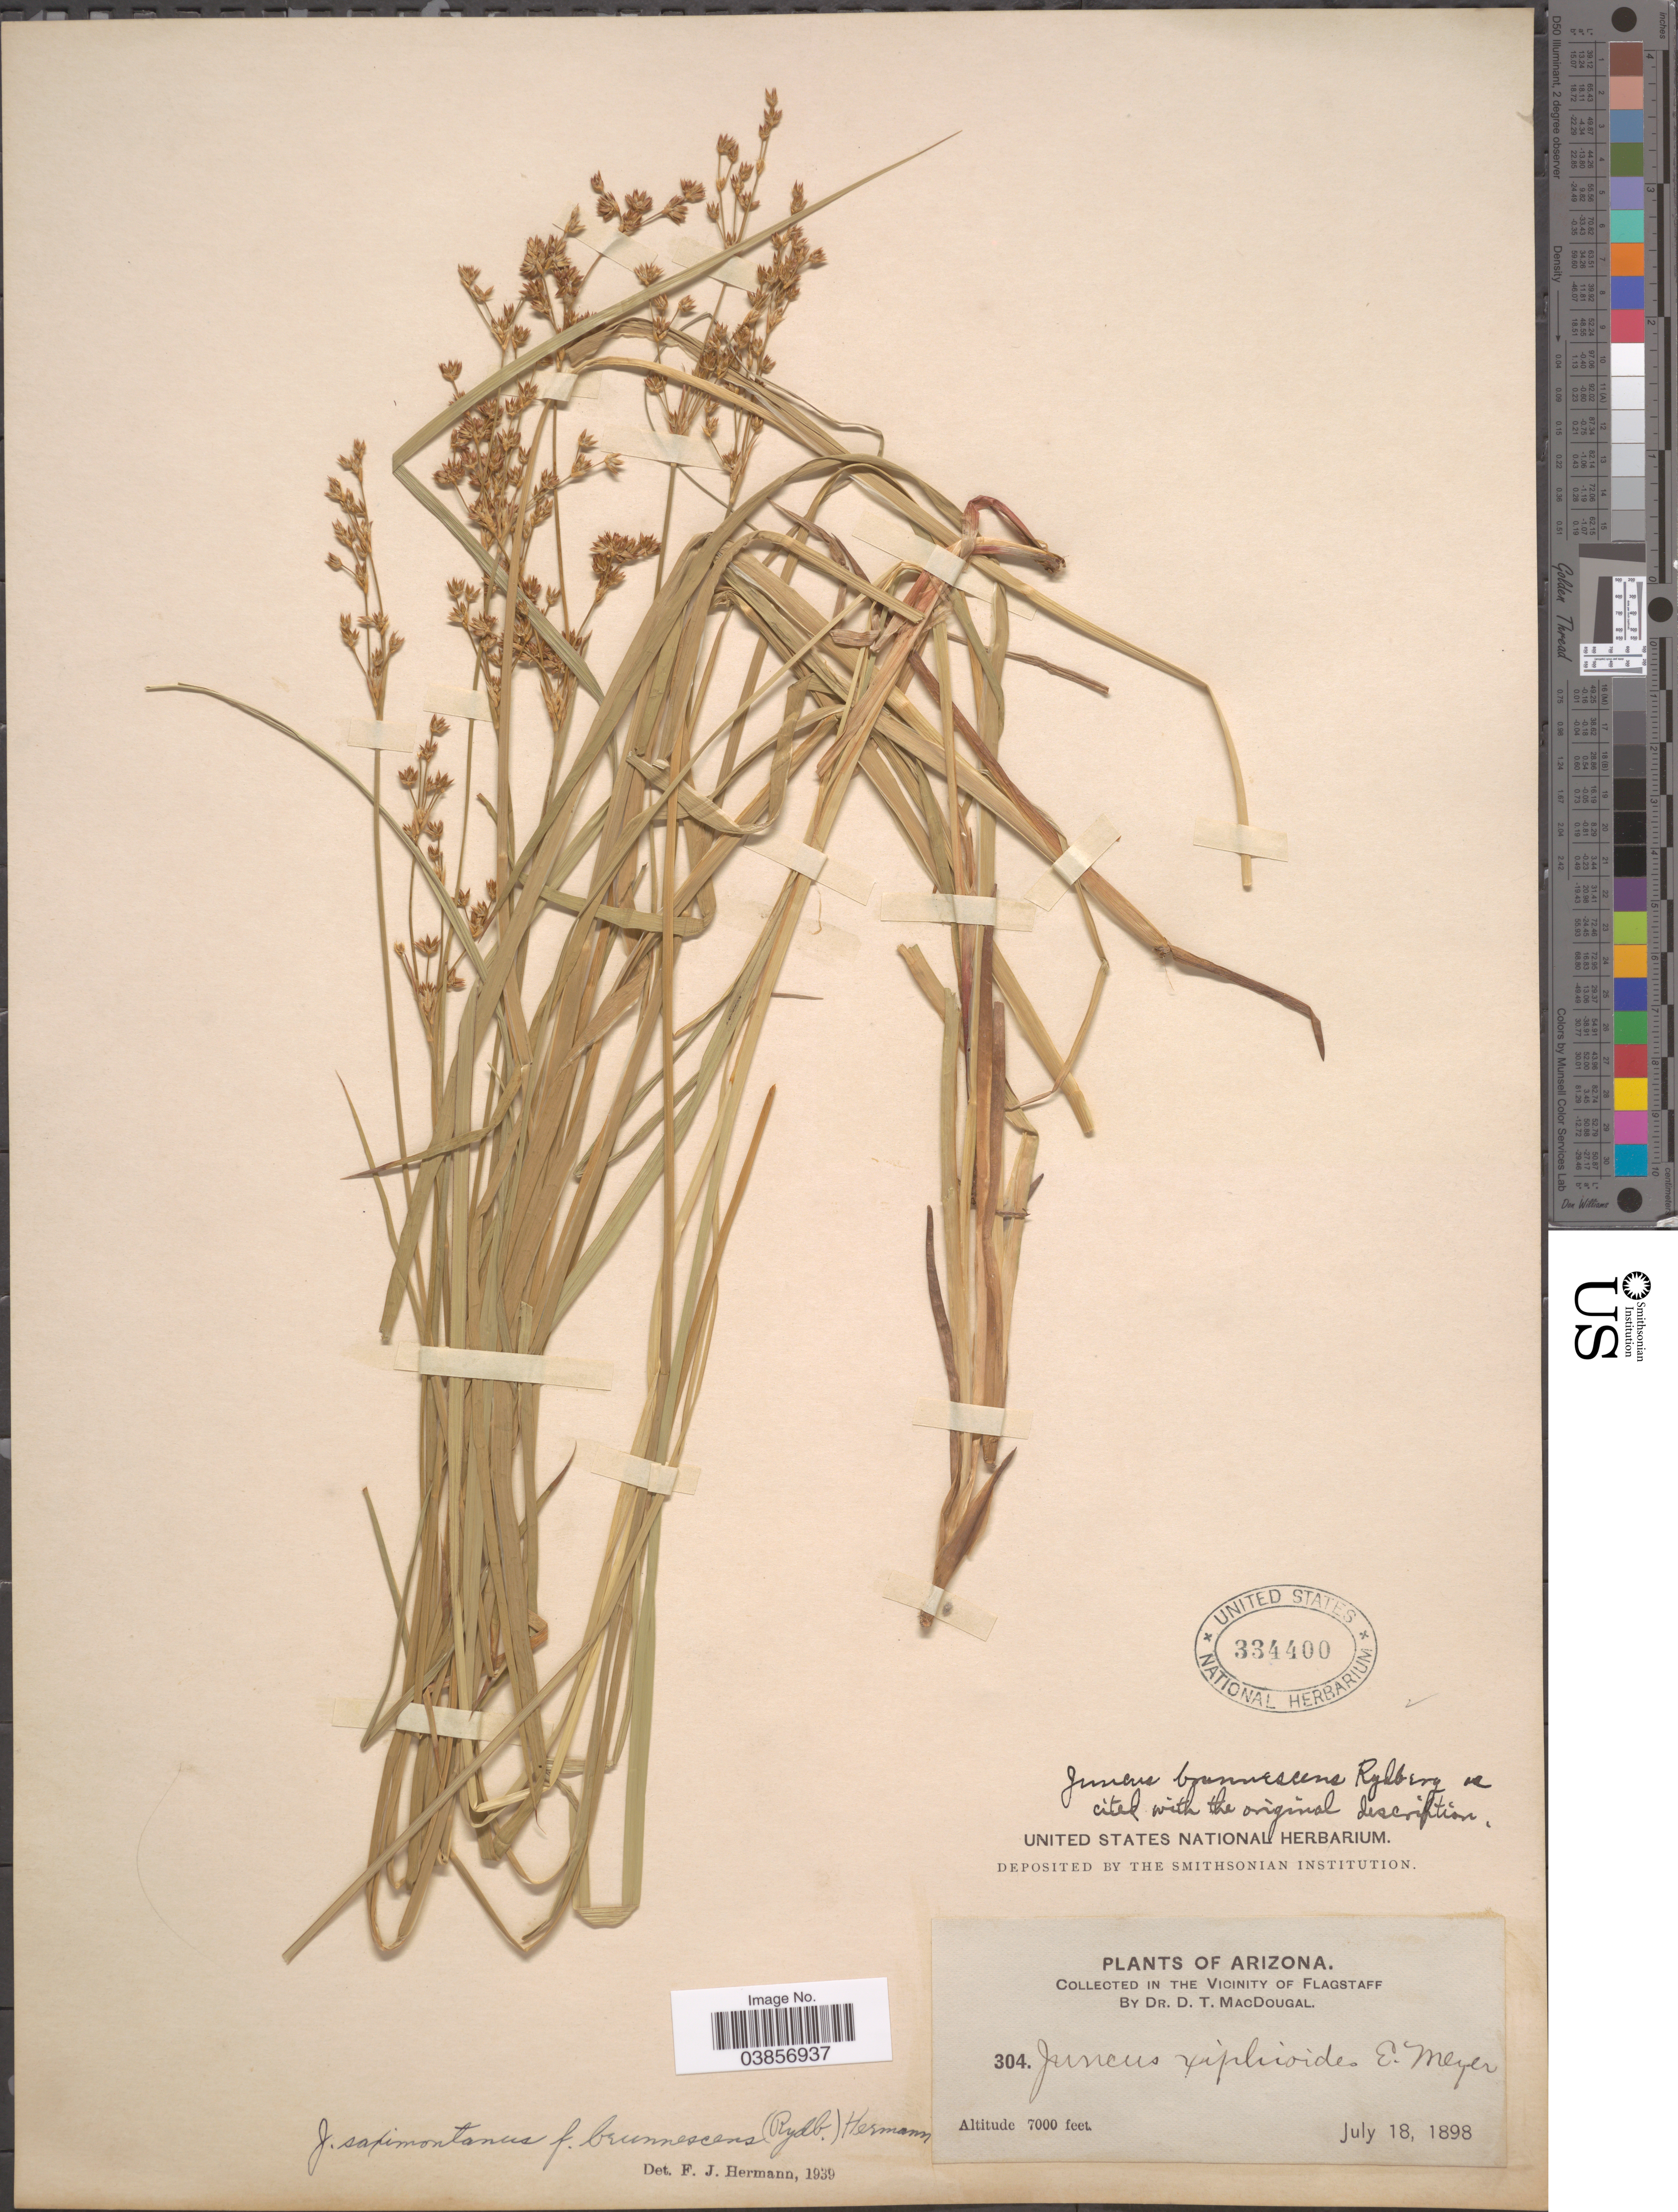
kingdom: Plantae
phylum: Tracheophyta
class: Liliopsida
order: Poales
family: Juncaceae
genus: Juncus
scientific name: Juncus saximontanus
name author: A. Nelson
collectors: D. T. MacDougal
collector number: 304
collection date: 1898-07-18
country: United States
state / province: Arizona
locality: In the vicinity of Flagstaff.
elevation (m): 2134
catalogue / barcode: US 334400